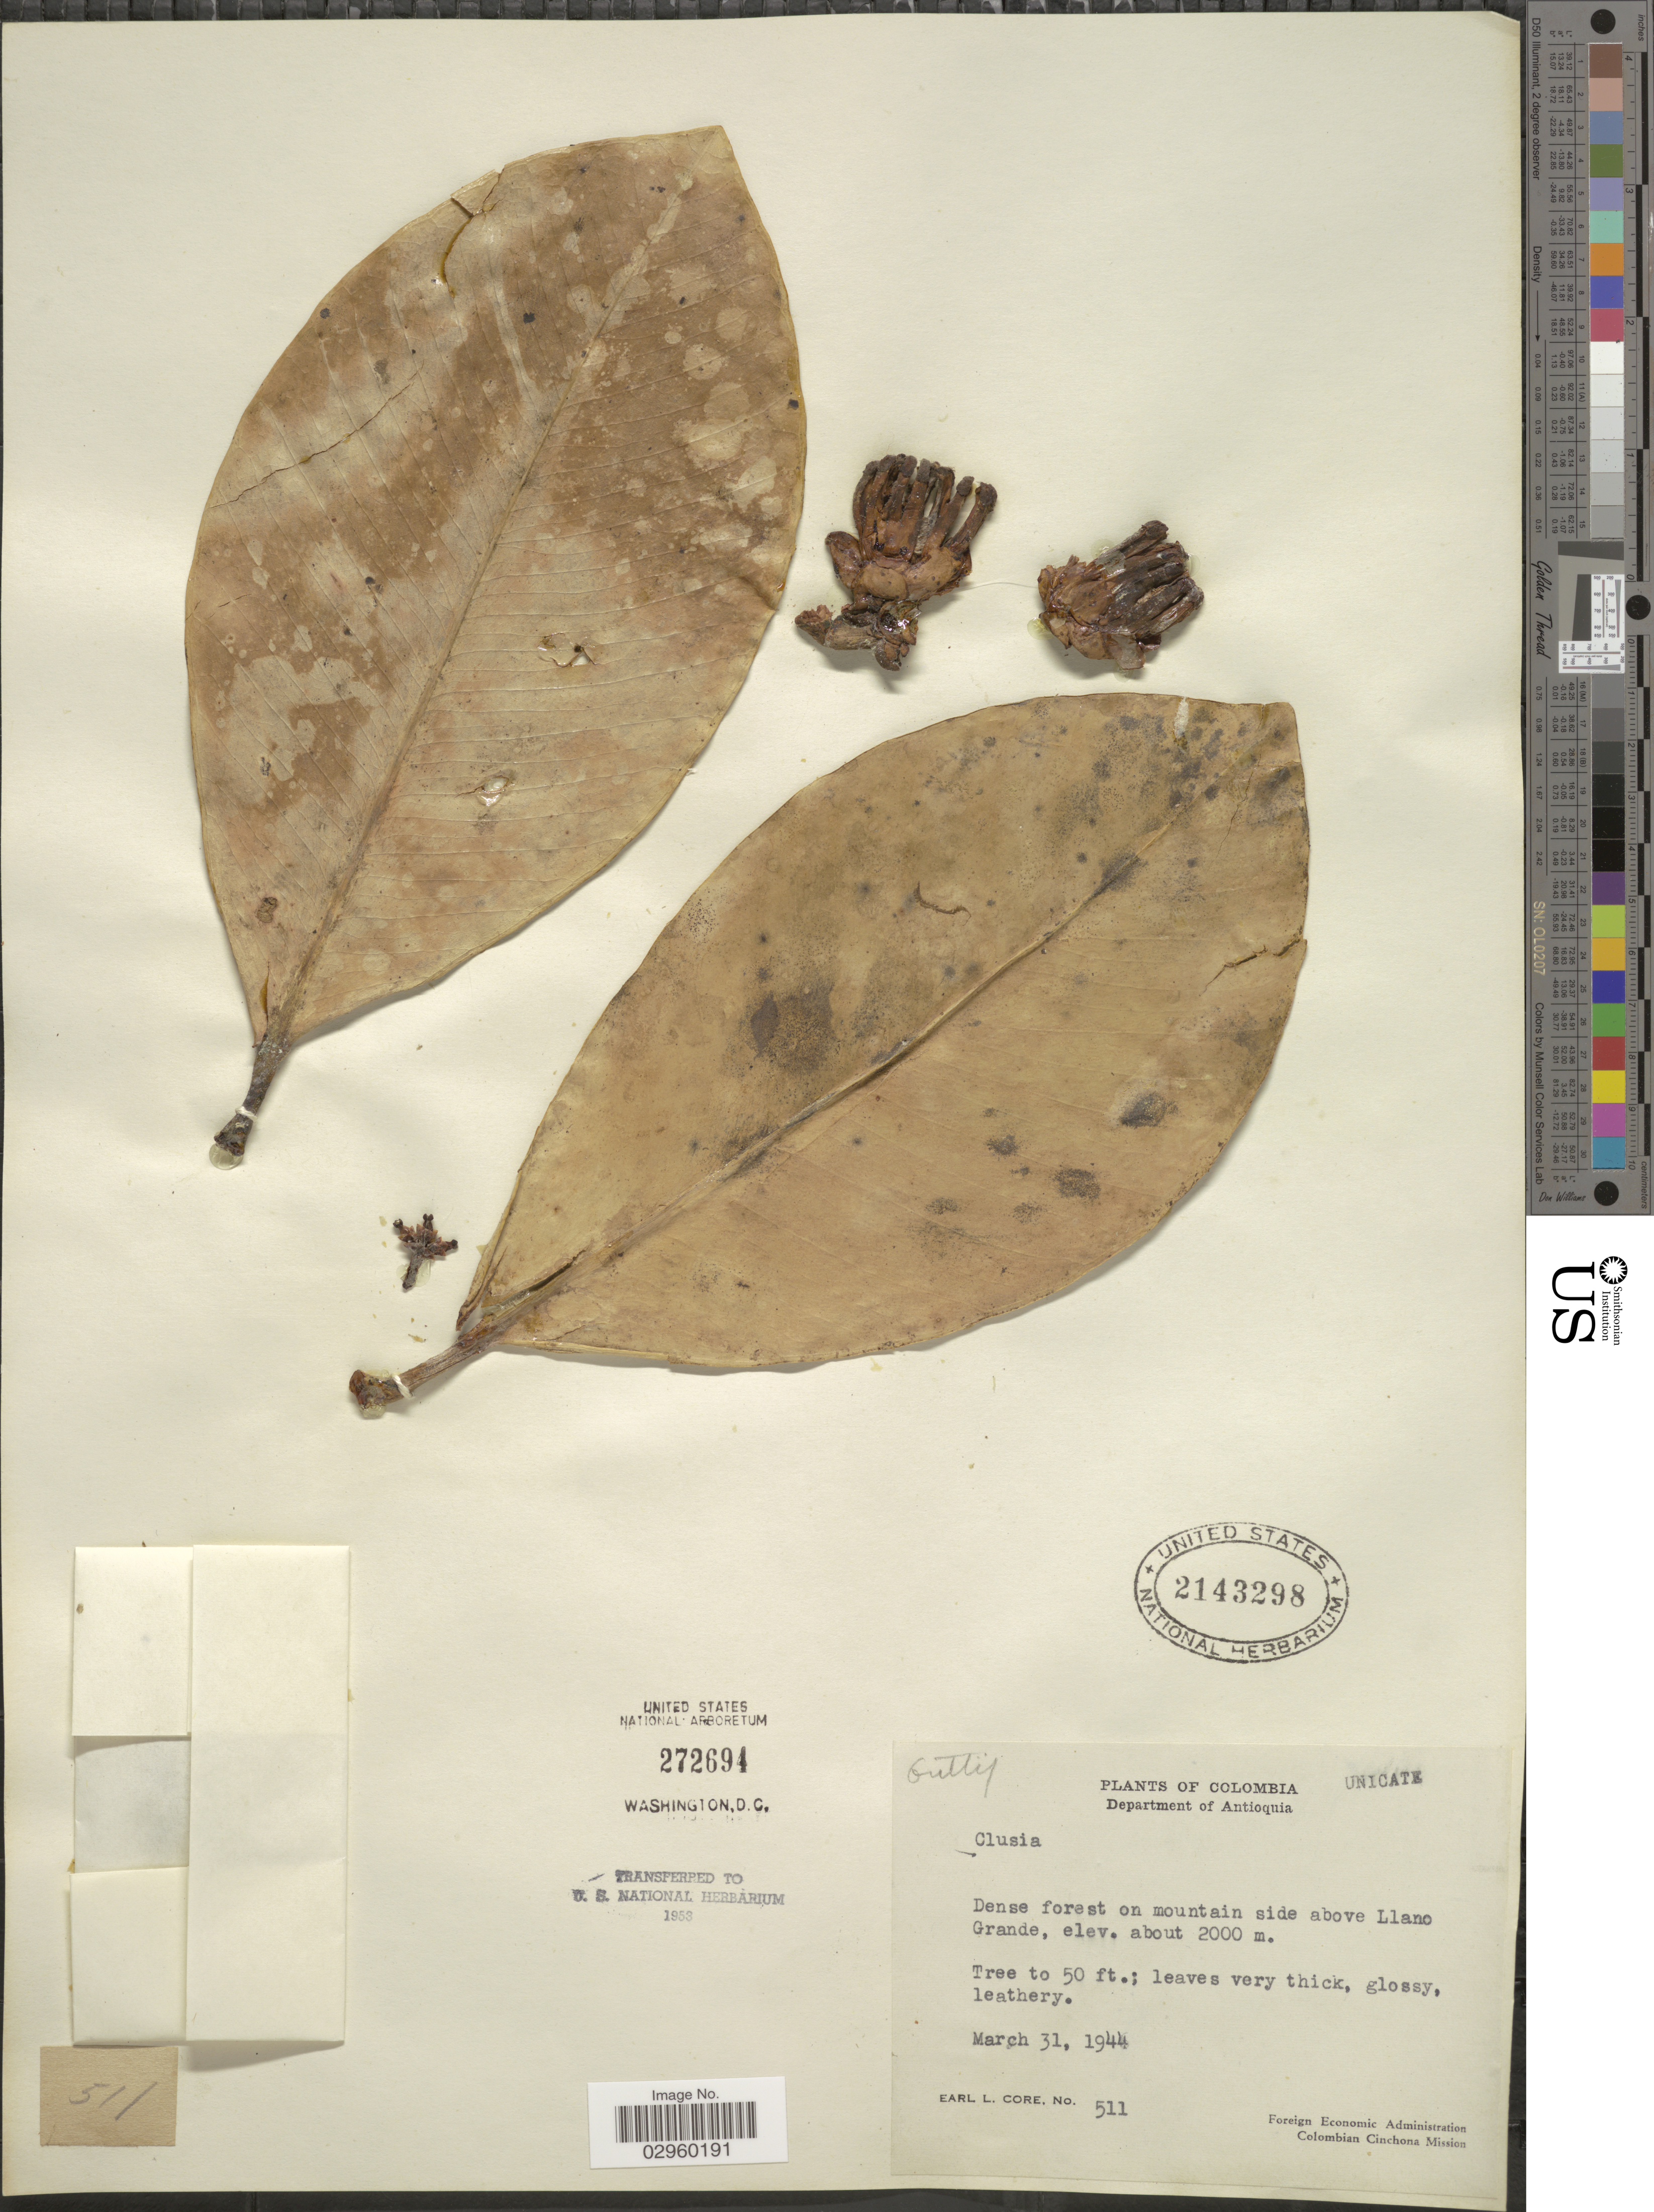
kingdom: Plantae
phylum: Tracheophyta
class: Magnoliopsida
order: Malpighiales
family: Clusiaceae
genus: Clusia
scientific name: Clusia sp.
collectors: E. L. Core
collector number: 511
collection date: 1944-03-31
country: Colombia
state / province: Antioquia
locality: Department of Antioquia, Dense forest on mountain side above Llano Grande.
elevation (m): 2000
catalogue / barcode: US 2143298